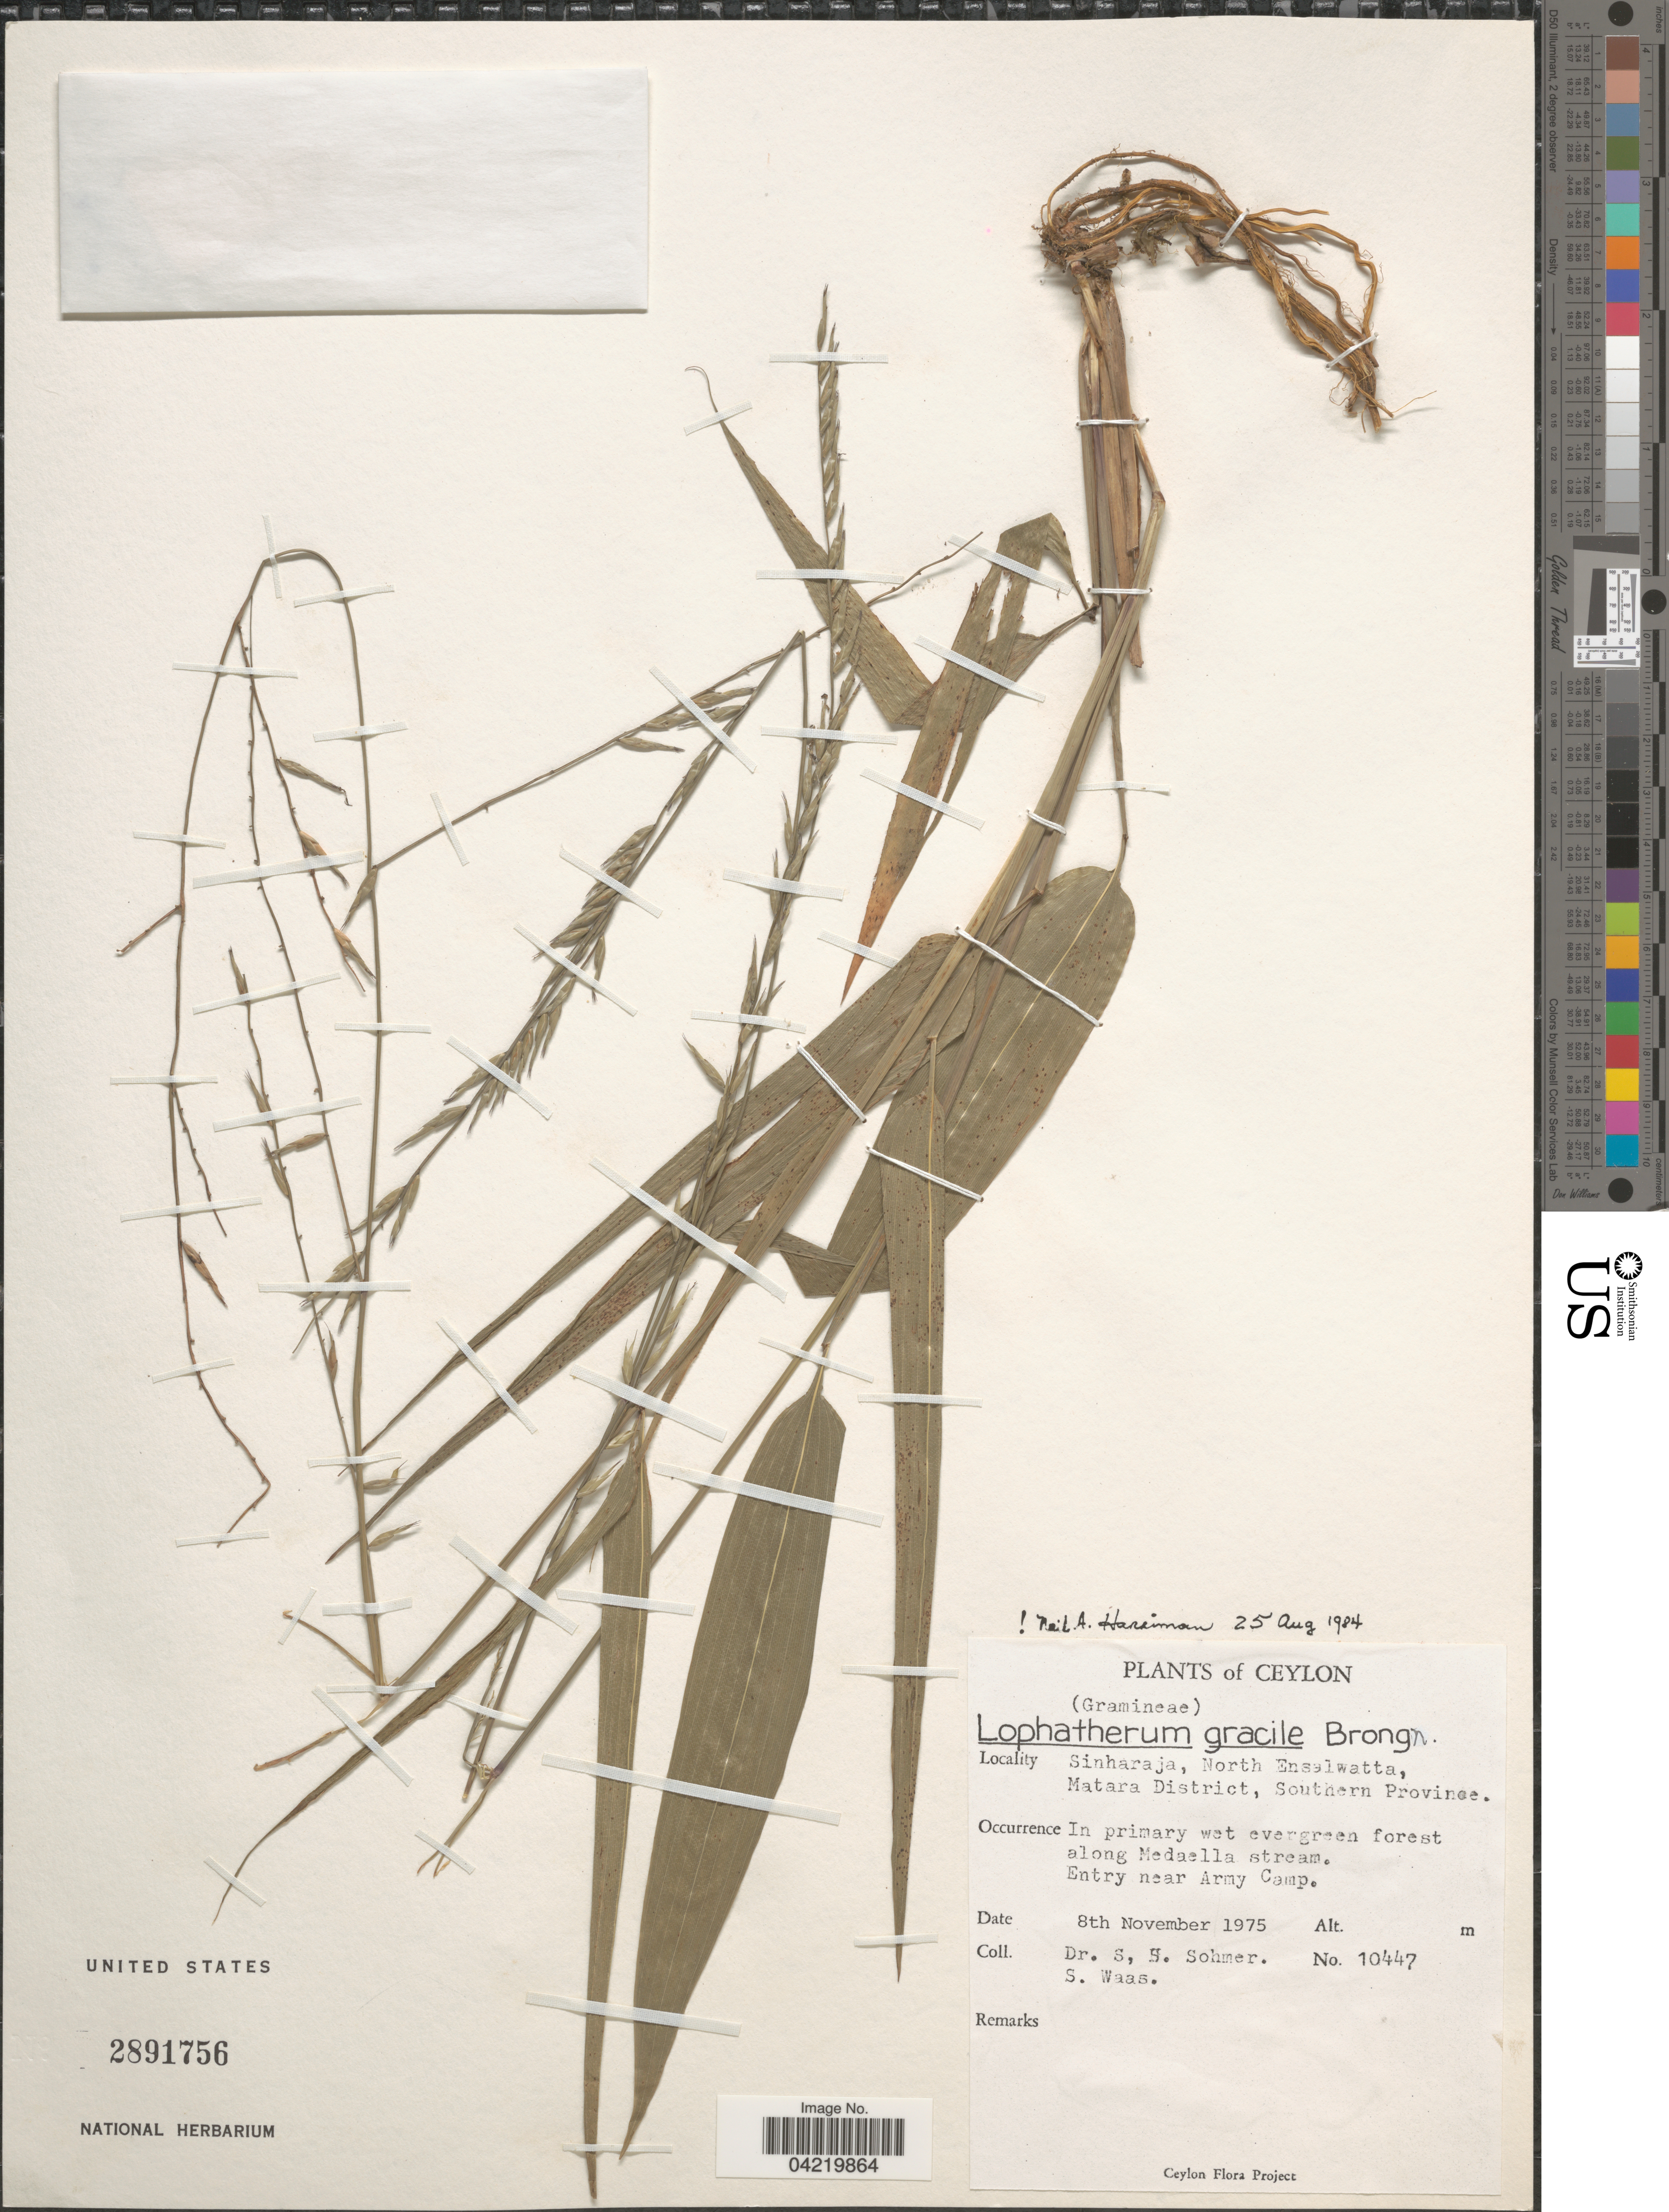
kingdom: Plantae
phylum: Tracheophyta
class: Liliopsida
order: Poales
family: Poaceae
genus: Lophatherum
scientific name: Lophatherum gracile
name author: Brongn.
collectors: S. H. Sohmer & S. Waas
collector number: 10447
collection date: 1975-11-08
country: Sri Lanka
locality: Ceylon. Sinharaja, North Enselwatta, Matara District, Southern Province. In primary wet evergreen forest along Medaella stream. Entry near Army Camp.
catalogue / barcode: US 2891756